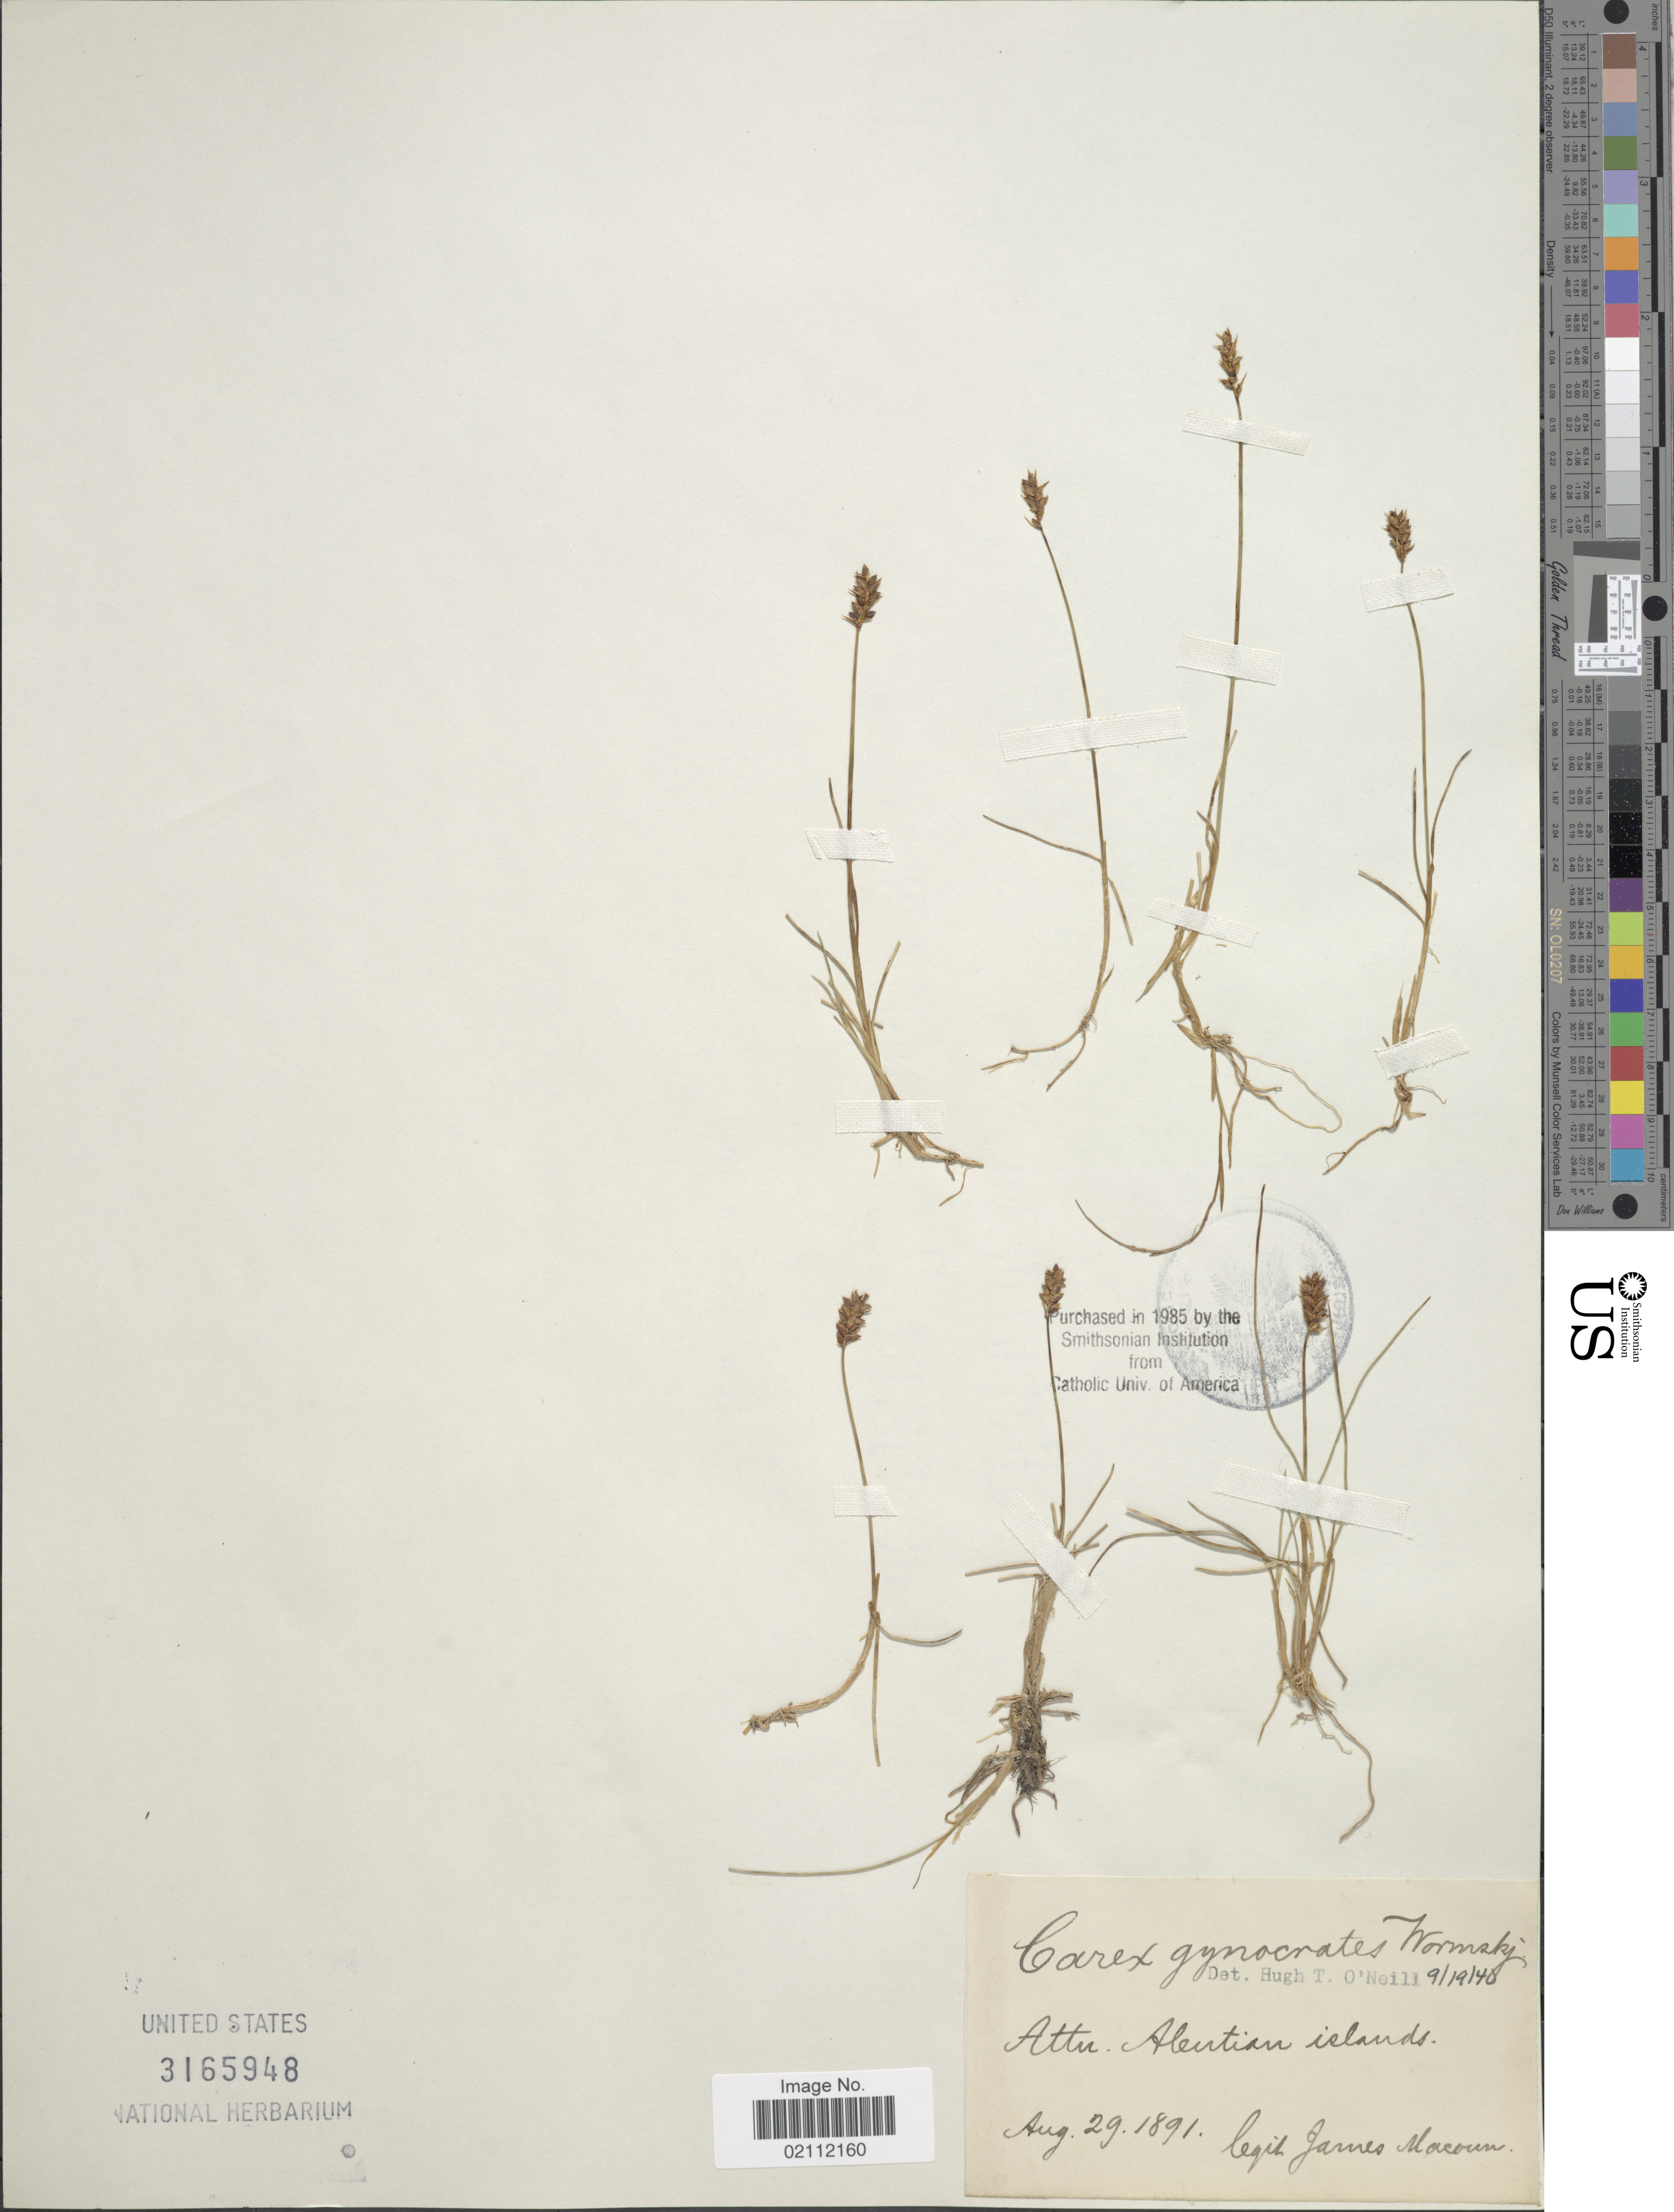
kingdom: Plantae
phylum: Tracheophyta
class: Liliopsida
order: Poales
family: Cyperaceae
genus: Carex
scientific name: Carex nardina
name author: (Hornem.) Fr.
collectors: J. M. Macoun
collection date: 1891-08-29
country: United States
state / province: Alaska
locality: Attu. Aleutian islands.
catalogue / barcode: US 3165948